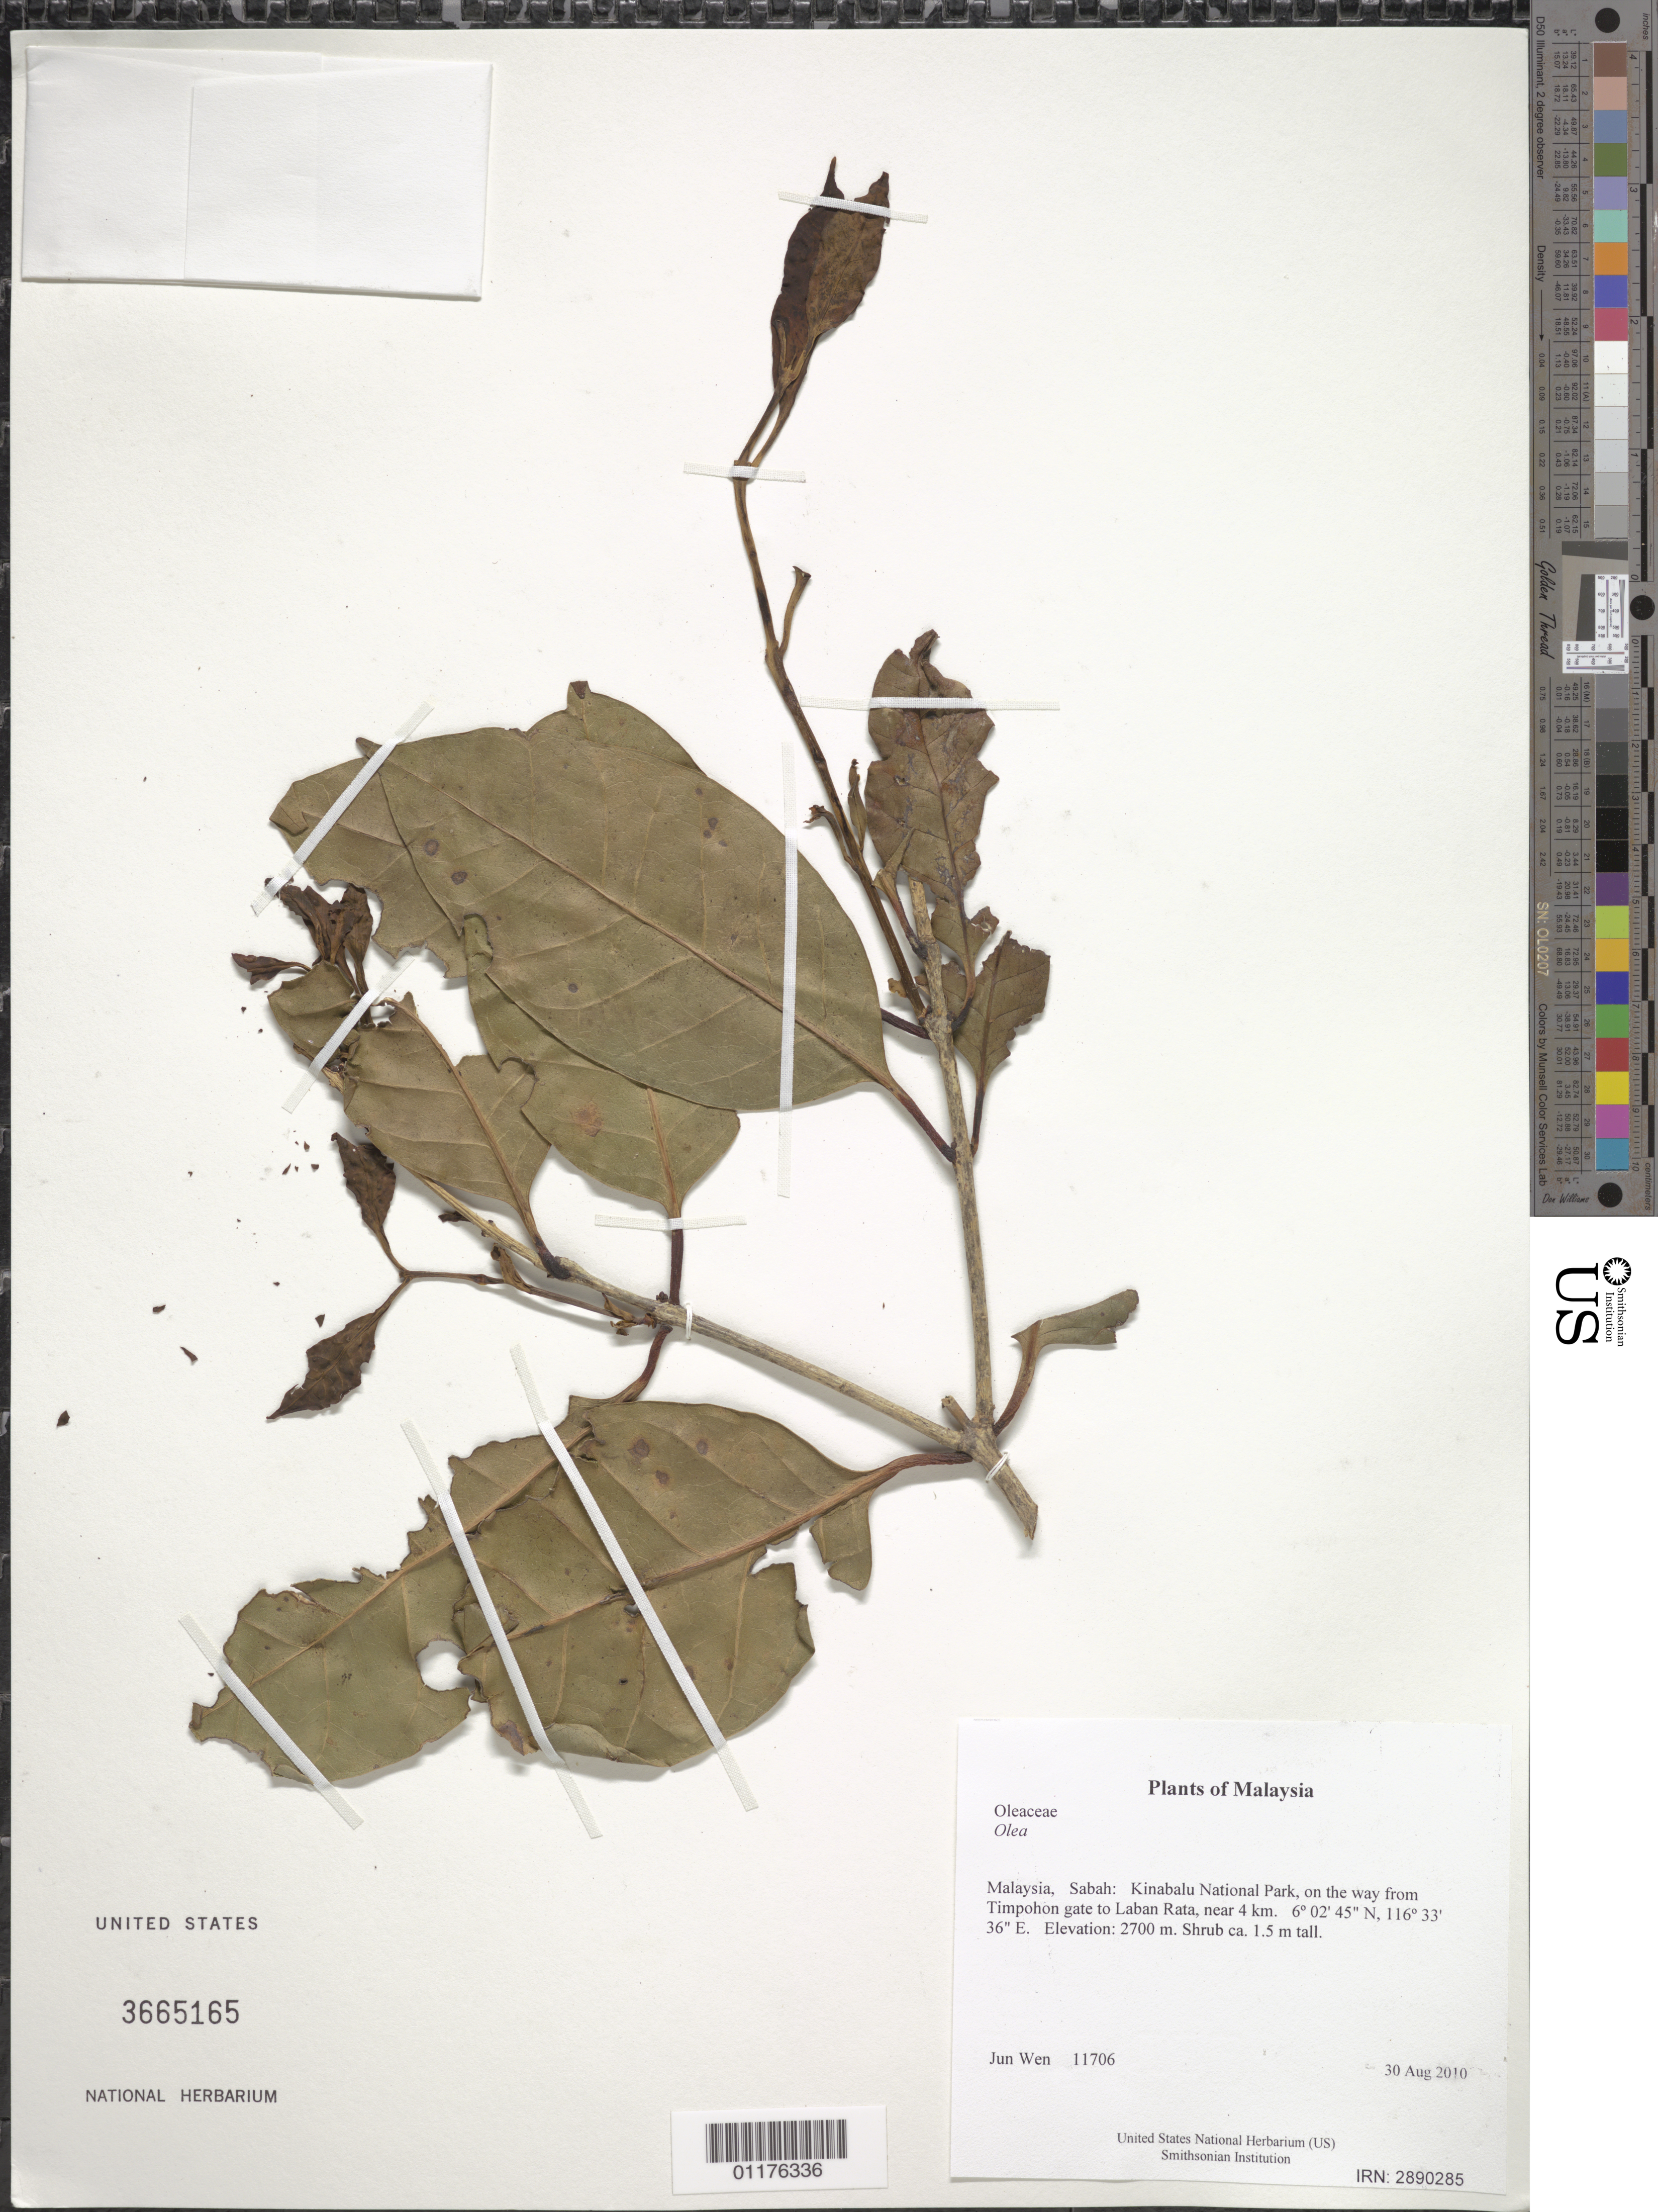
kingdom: Plantae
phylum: Tracheophyta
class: Magnoliopsida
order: Lamiales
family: Oleaceae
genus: Olea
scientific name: Olea sp.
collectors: J. Wen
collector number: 11706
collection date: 2010-08-30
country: Malaysia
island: Borneo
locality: Sabah: Kinabalu National Park, on the way from Timpohon gate to Laban Rata, near 4 km.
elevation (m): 2700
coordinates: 06 02.753 N, 116 33.607 E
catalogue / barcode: US 3665165